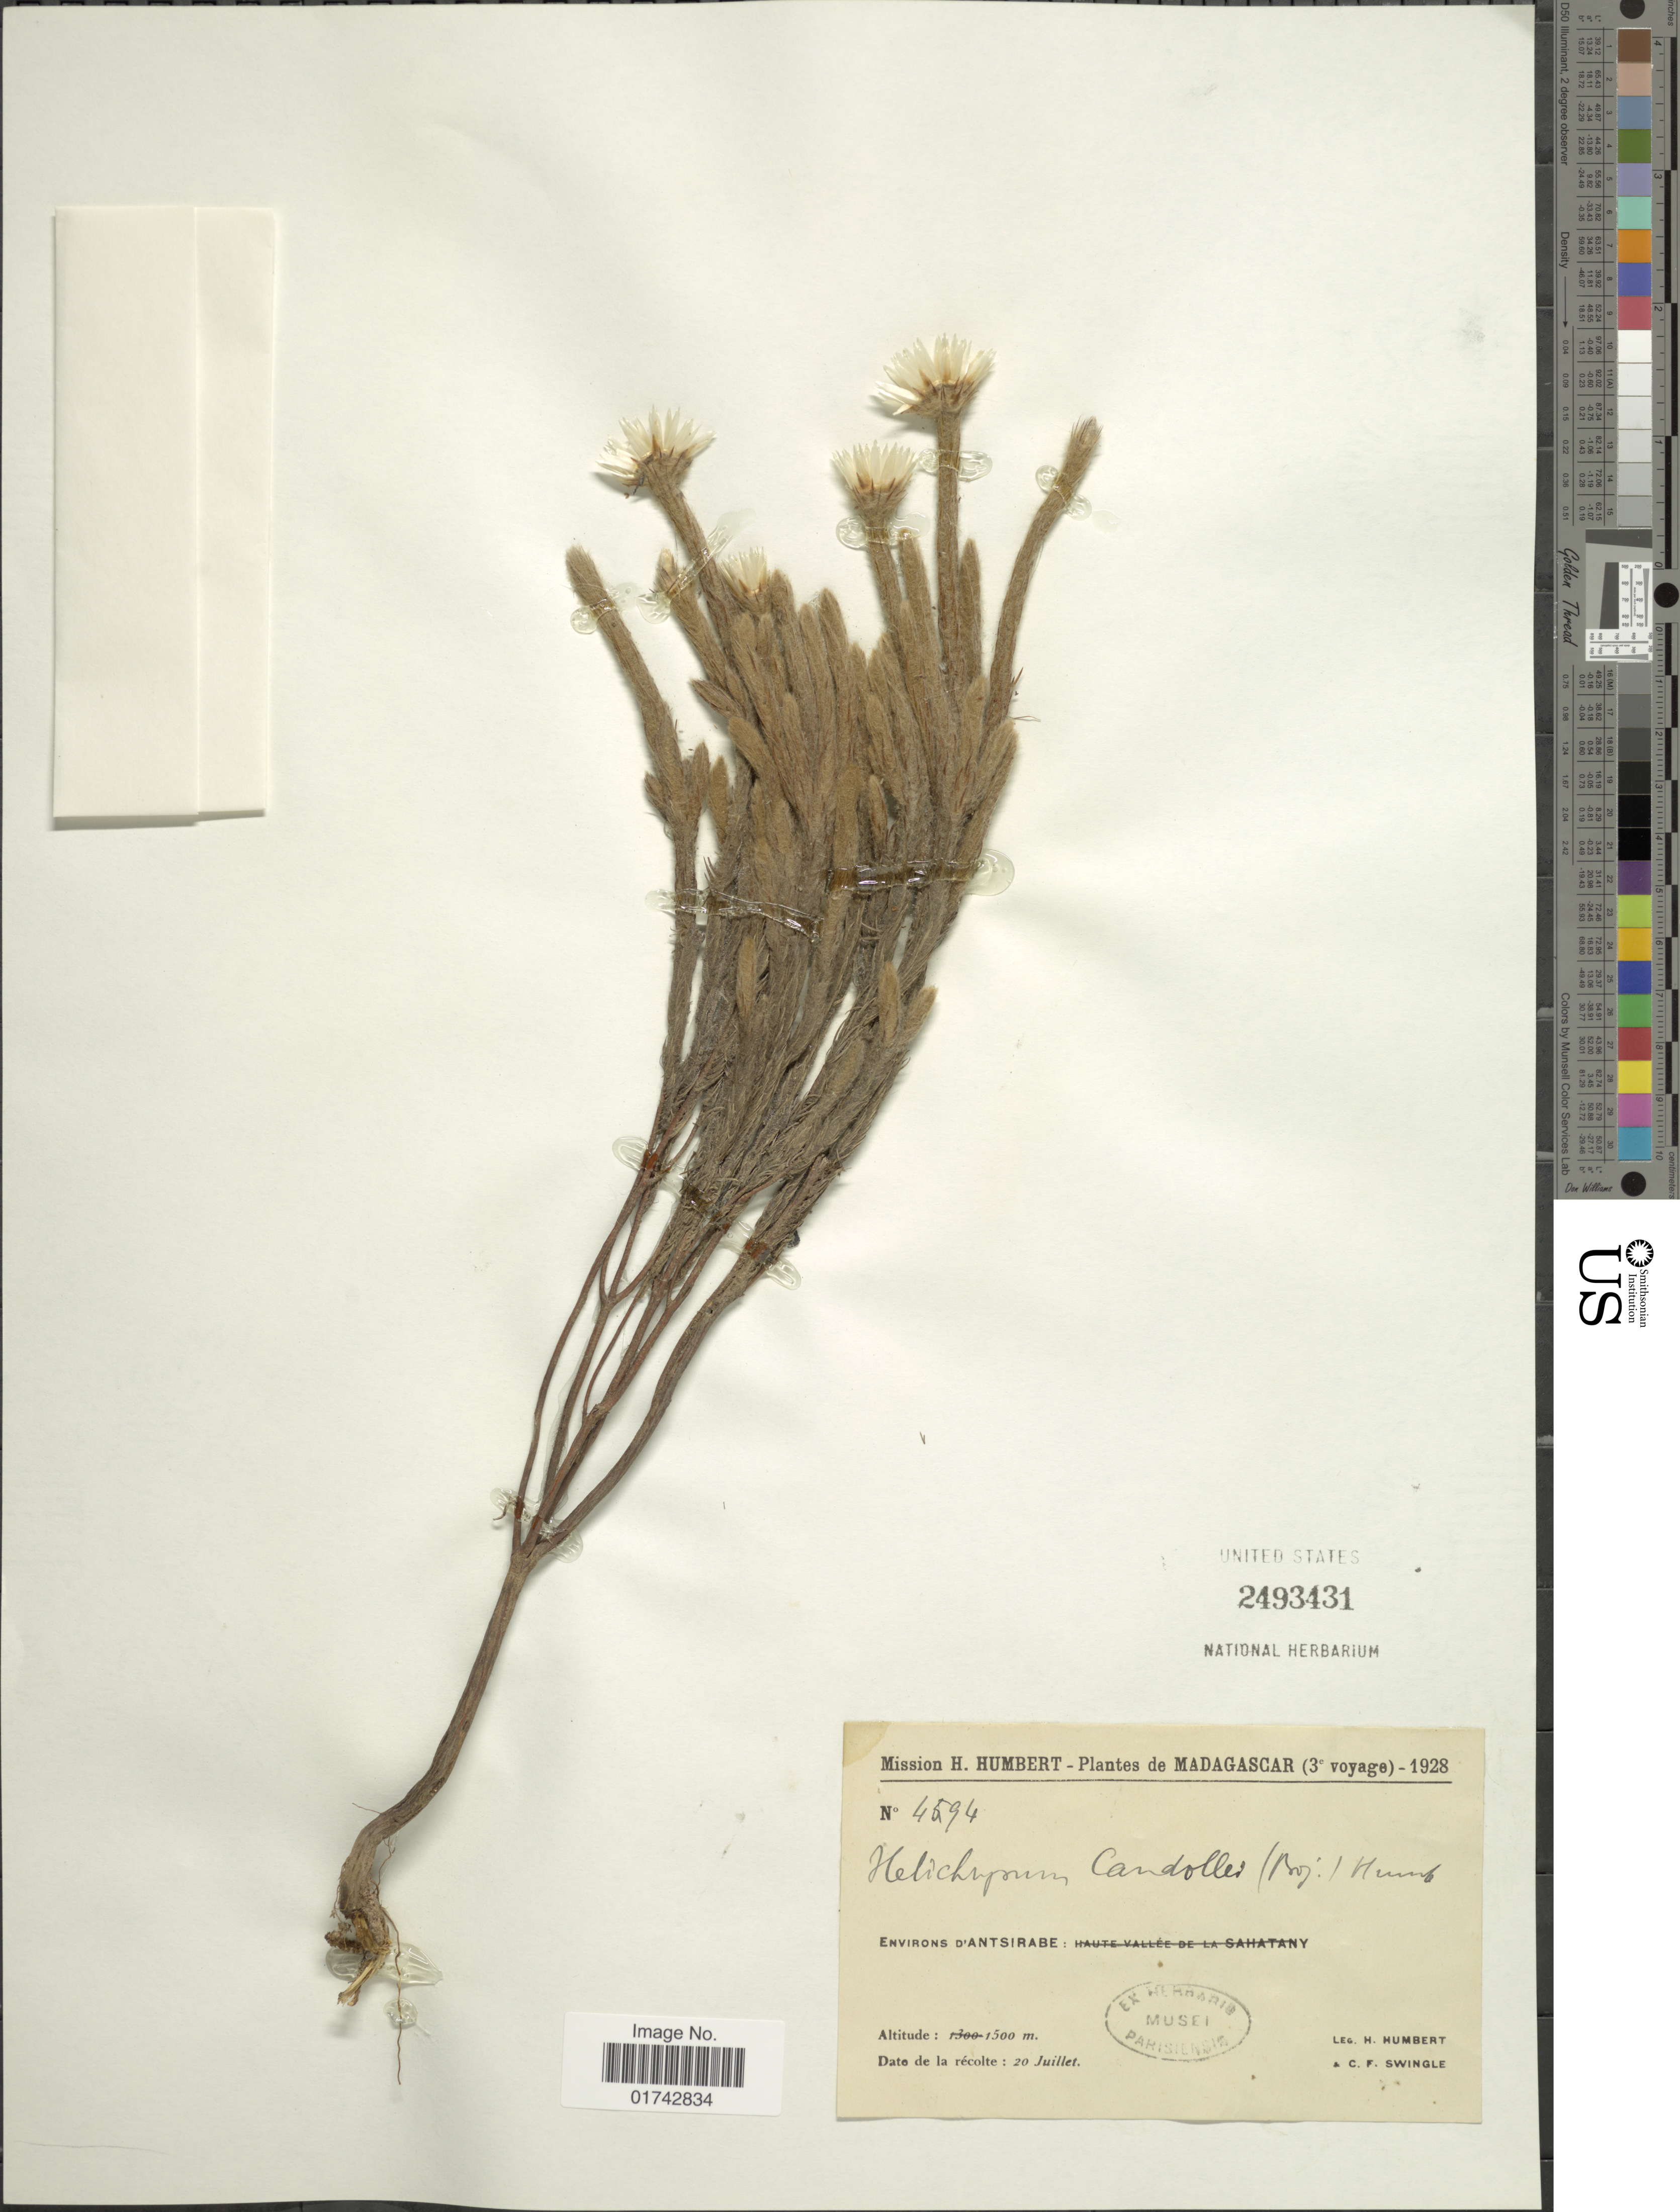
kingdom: Plantae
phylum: Tracheophyta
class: Magnoliopsida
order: Asterales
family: Asteraceae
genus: Helichrysum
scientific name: Helichrysum candollei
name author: R. Vig. & Humbert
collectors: H. Humbert & C. Swingle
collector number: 4594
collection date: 1928-07-20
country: Madagascar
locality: Environs D'Antsirabe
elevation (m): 1500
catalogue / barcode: US 2493431